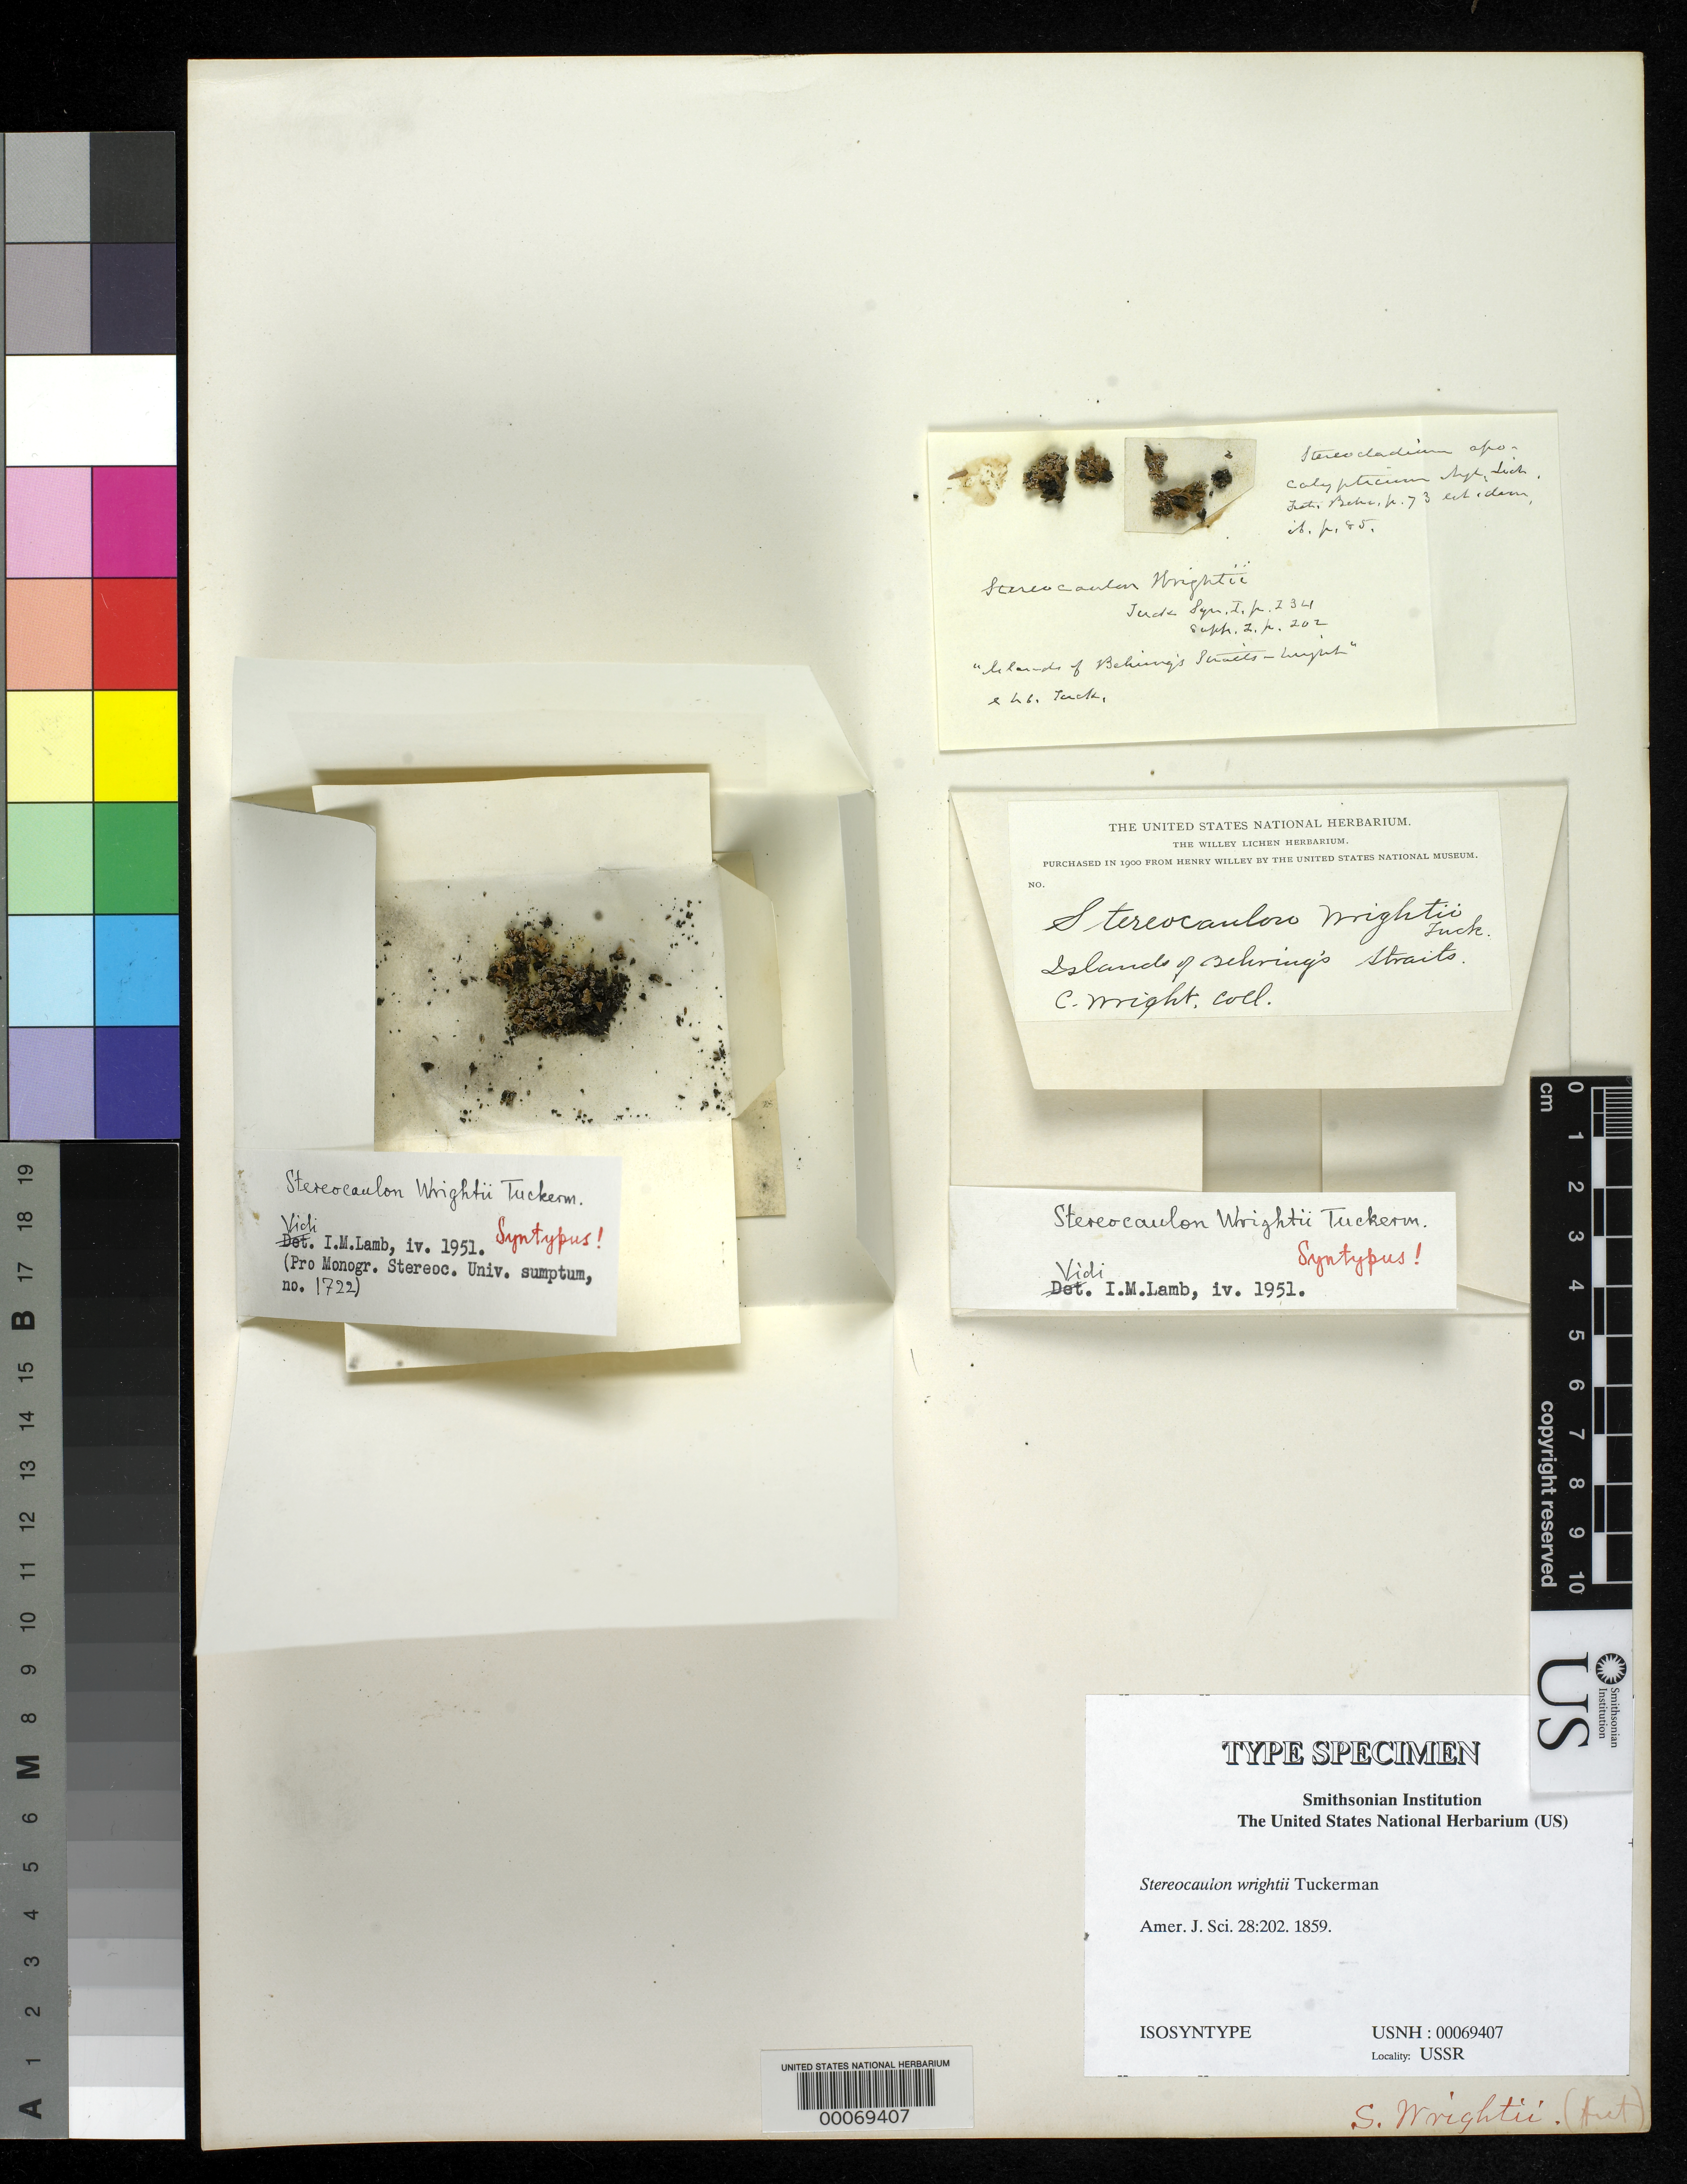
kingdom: Fungi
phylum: Ascomycota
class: Lecanoromycetes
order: Lecanorales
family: Stereocaulaceae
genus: Stereocaulon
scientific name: Stereocaulon wrightii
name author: Tuck.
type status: Isosyntype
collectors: C. Wright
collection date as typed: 1853 to -- --- 1856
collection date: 1853/1856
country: Russian Federation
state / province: Chukotka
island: Arakamchechen [Arakamtchetchene)]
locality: Arakamtchetchene, Siberia. [= Ostrov Arakamchechen in Chukotskiy Avtonomnyy Okrug, Russia?].